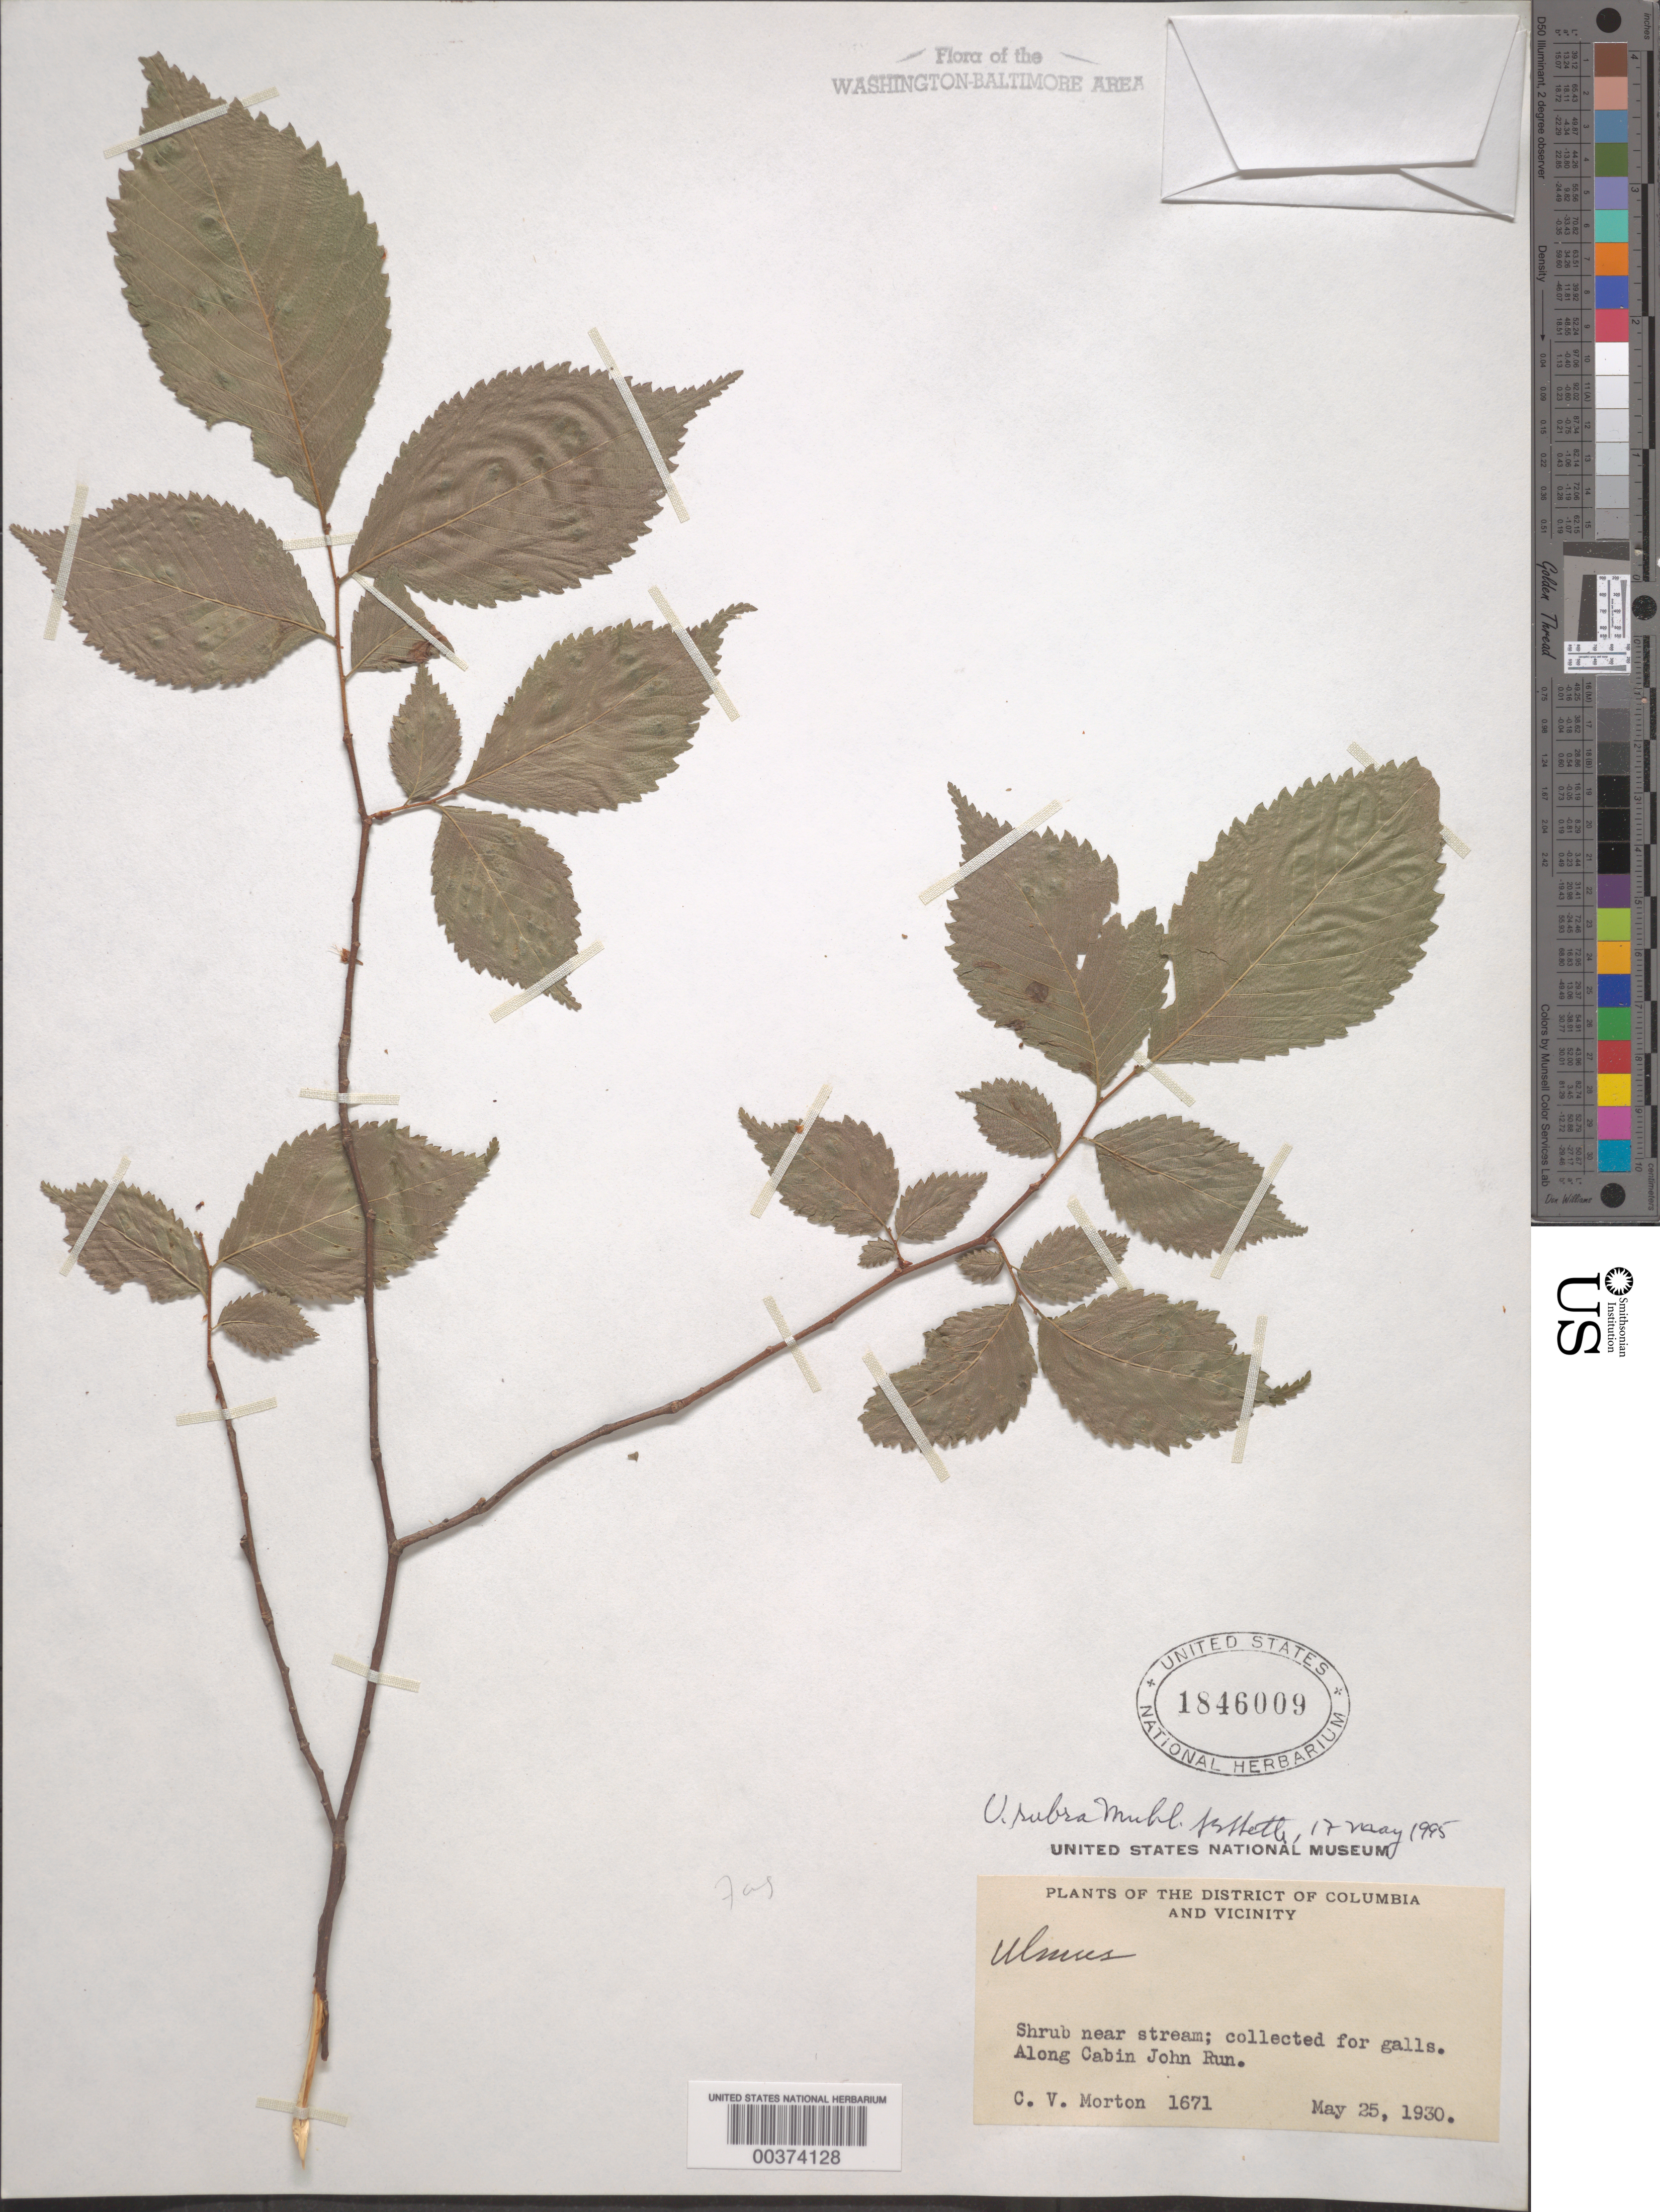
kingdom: Plantae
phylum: Tracheophyta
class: Magnoliopsida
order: Rosales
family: Ulmaceae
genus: Ulmus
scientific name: Ulmus rubra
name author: Muhl.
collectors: C. V. Morton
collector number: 1671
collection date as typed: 25 May 1930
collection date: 1930-05-25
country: United States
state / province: Maryland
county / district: Montgomery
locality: Cabin John Run C. & O. Canal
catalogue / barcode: US 1846009